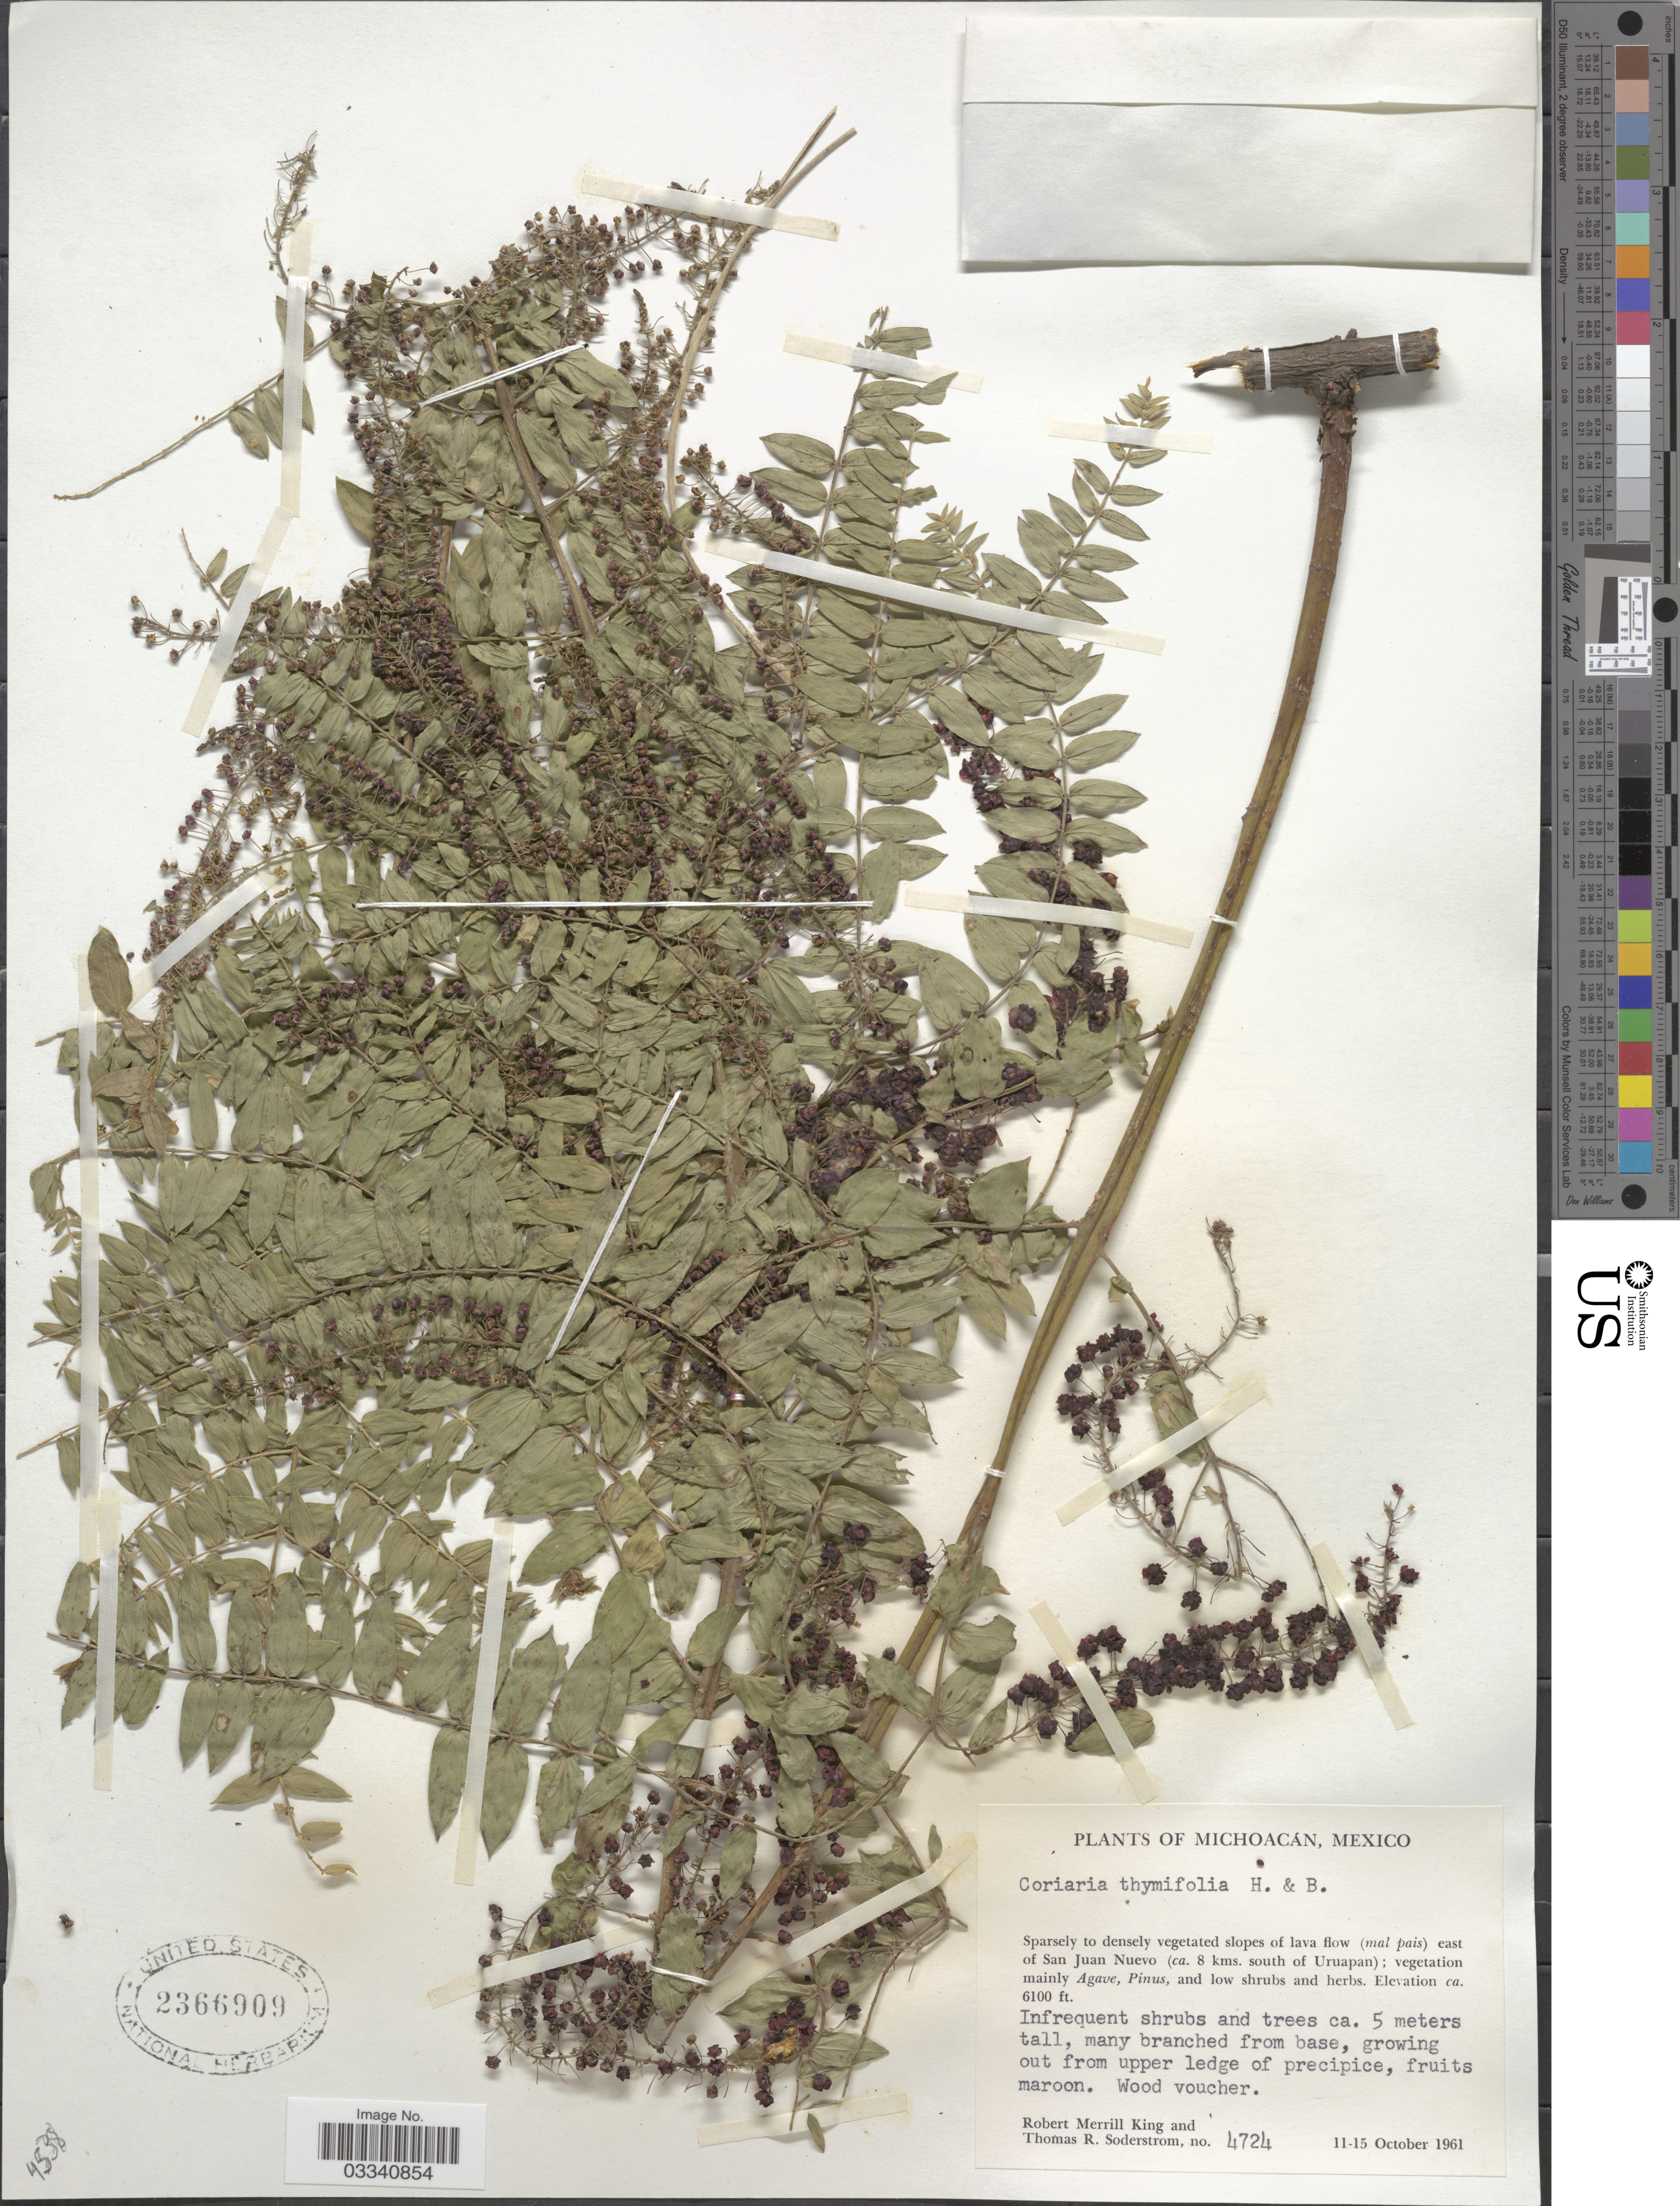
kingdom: Plantae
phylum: Tracheophyta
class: Magnoliopsida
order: Cucurbitales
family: Coriariaceae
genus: Coriaria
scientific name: Coriaria ruscifolia subsp. microphylla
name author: (Poir.) L.E. Skog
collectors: R. M. King & T. R. Soderstrom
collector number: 4724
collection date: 1961-10-11/1961-10-15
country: Mexico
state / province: Michoacán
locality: East of San Juan Nuevo (ca. 8 kms. south of Uruapan).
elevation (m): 1859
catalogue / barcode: US 2366909